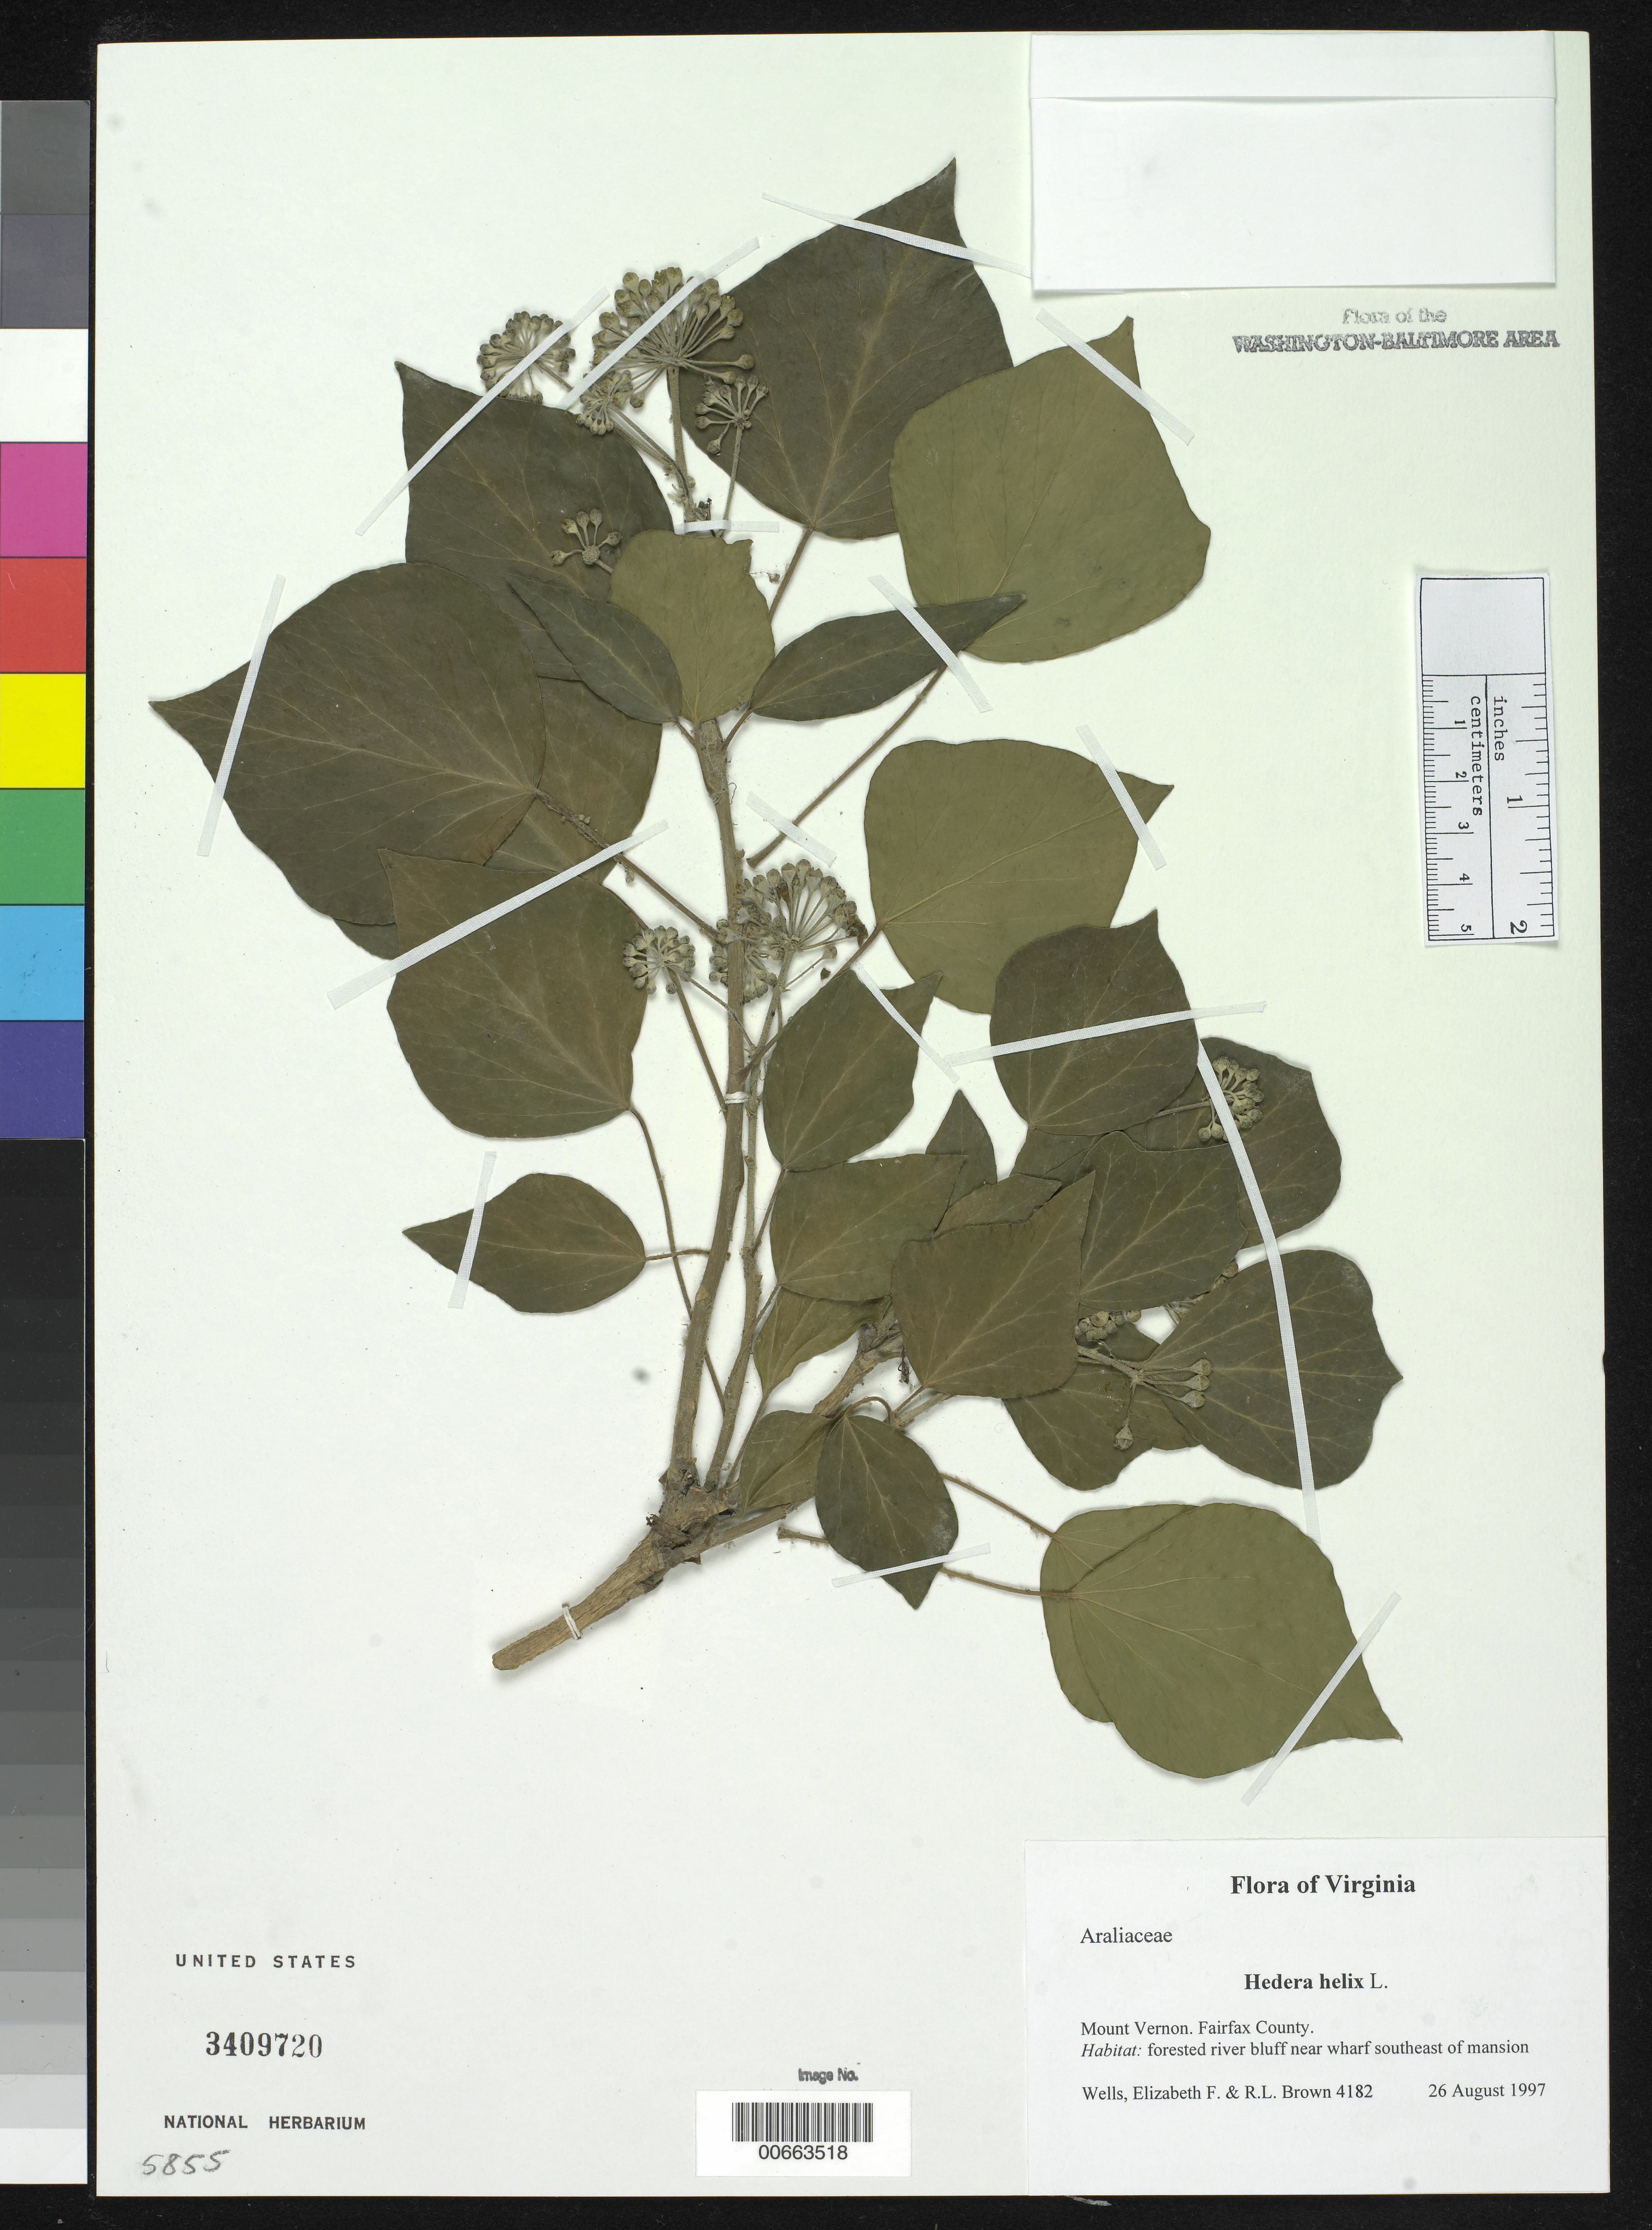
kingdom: Plantae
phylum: Tracheophyta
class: Magnoliopsida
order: Apiales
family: Araliaceae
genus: Hedera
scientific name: Hedera helix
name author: L.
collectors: E. F. Wells & R. L. Brown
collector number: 4182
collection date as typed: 26 Aug 1997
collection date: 1997-08-26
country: United States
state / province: Virginia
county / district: Fairfax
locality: Mount Vernon. Southeast of mansion.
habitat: Forested river bluff near wharf.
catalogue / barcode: US 3409720